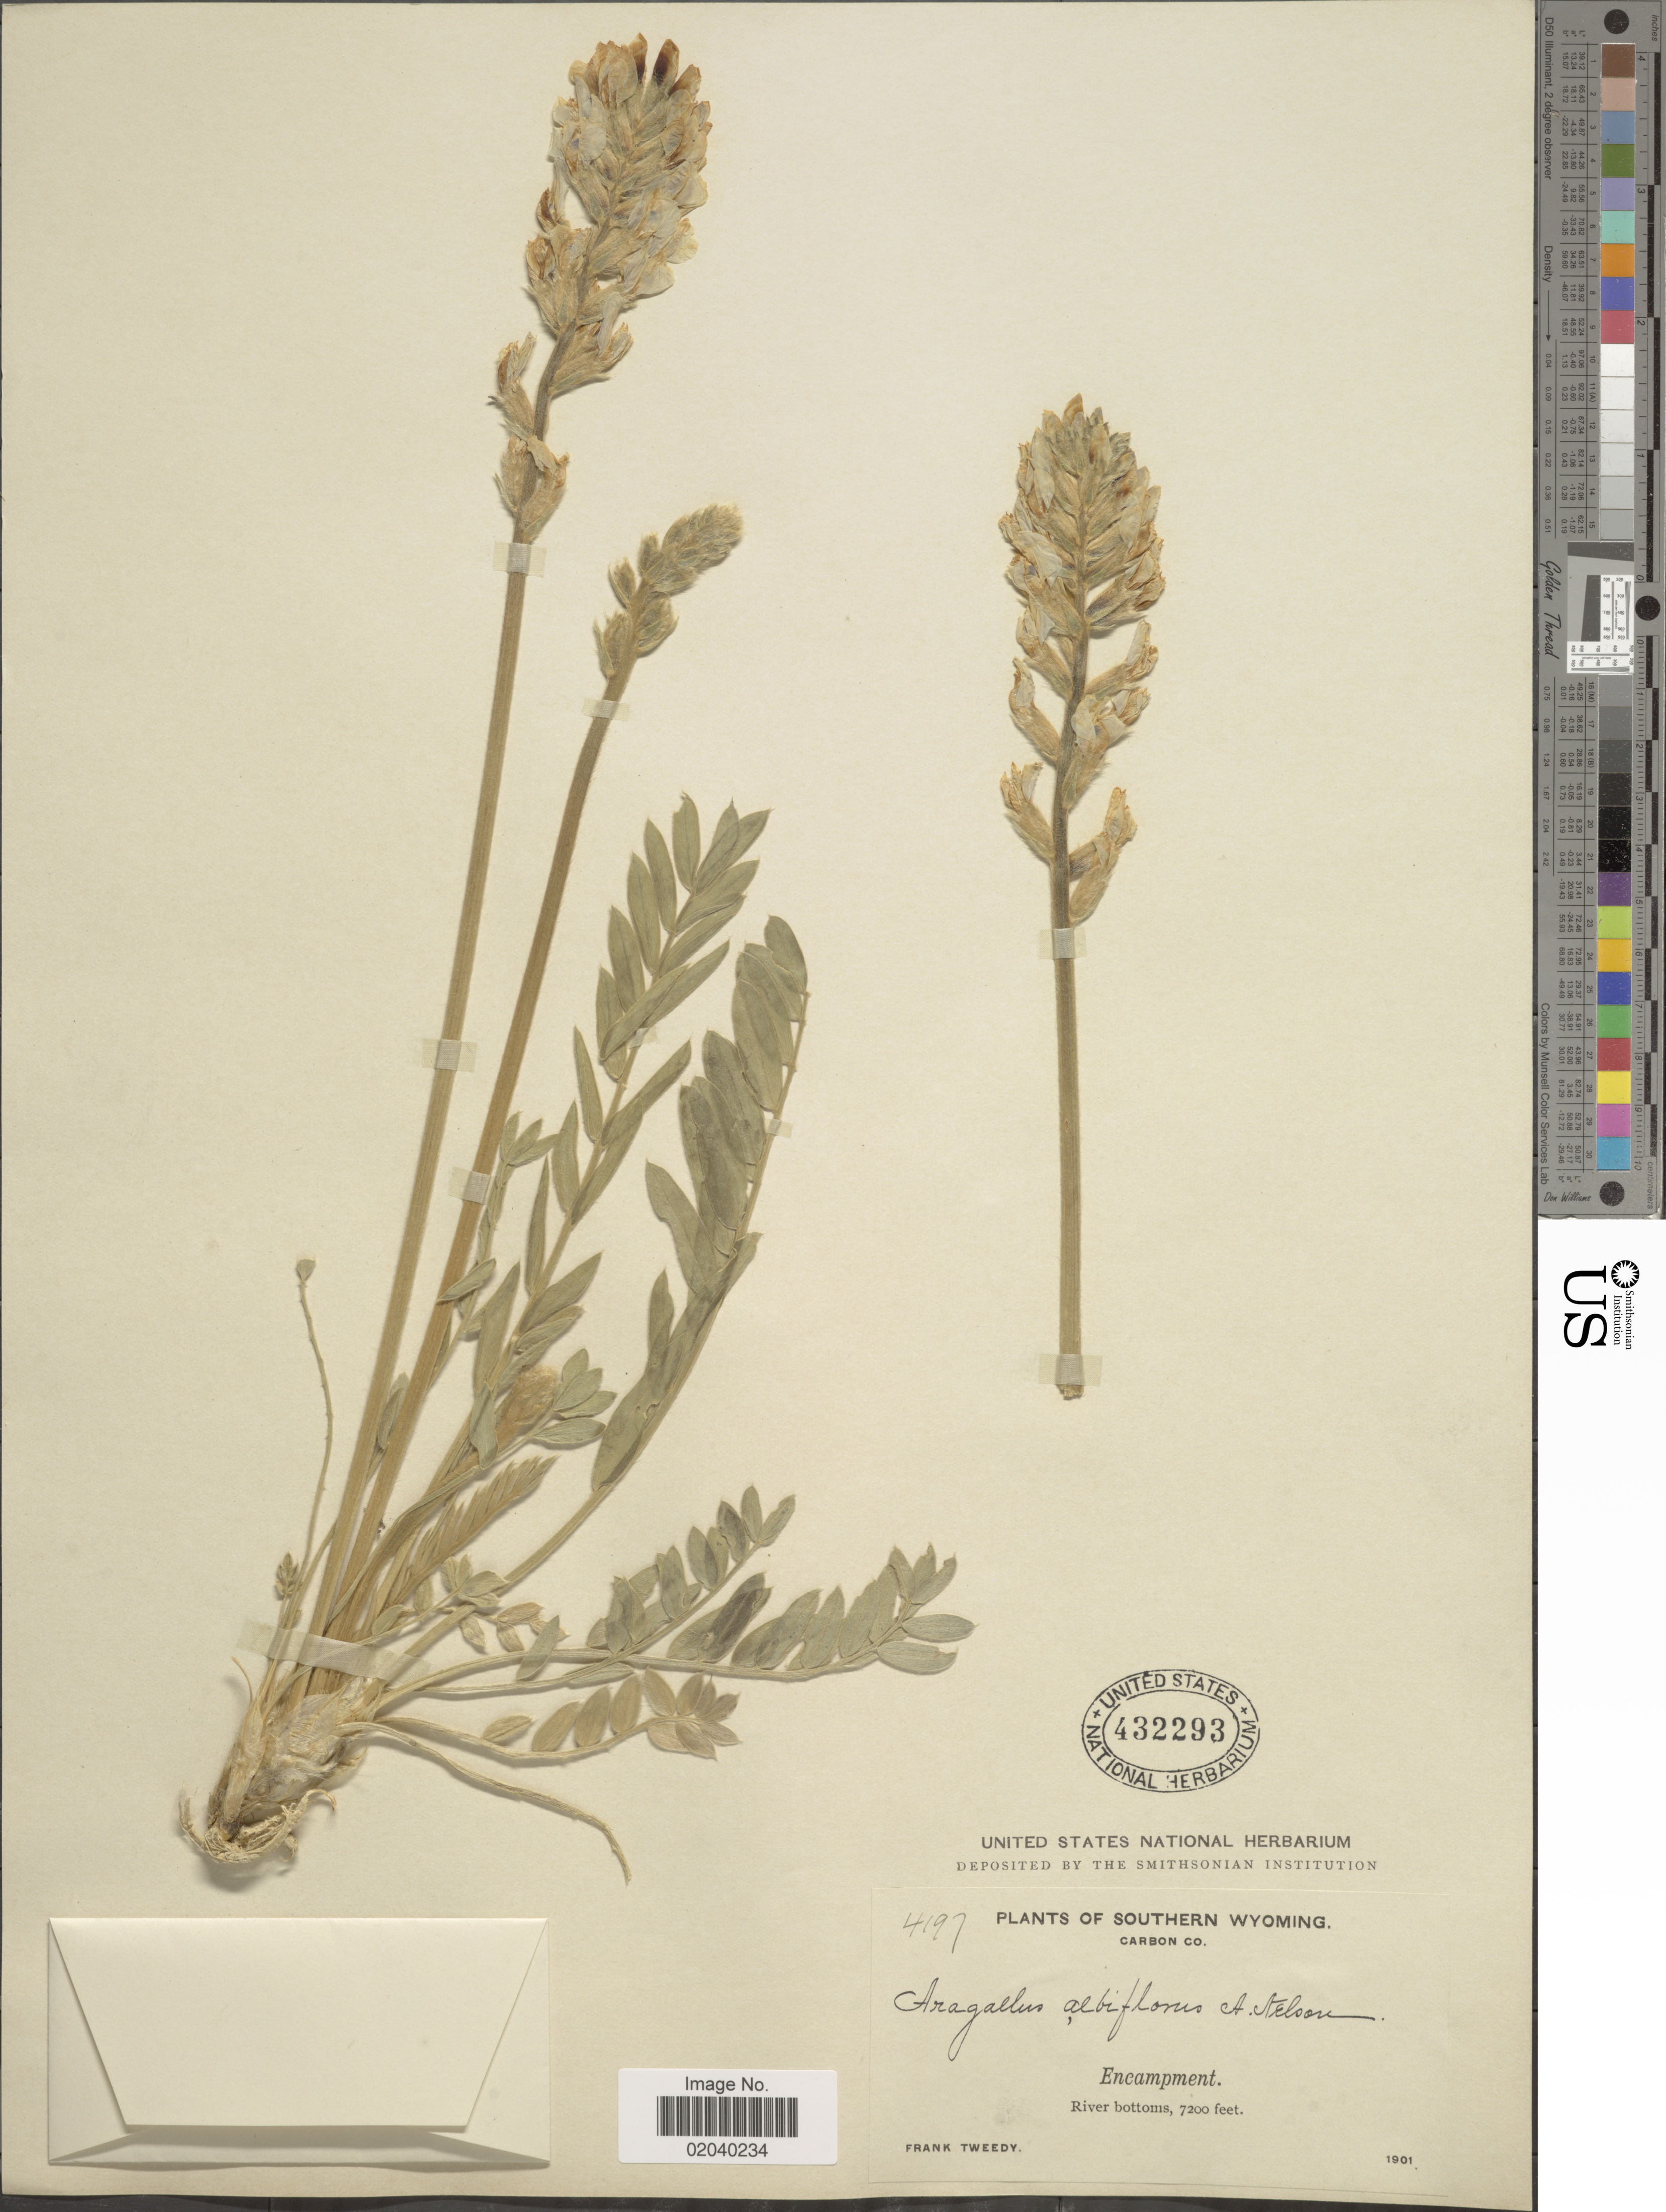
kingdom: Plantae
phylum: Tracheophyta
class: Magnoliopsida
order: Fabales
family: Fabaceae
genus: Oxytropis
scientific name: Oxytropis sericea var. sericea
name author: Nutt.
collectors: F. Tweedy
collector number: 4197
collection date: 1901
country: United States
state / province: Wyoming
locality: Southern Wyoming, Carbon Co, Encampment, River bottoms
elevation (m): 2195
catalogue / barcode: US 432293